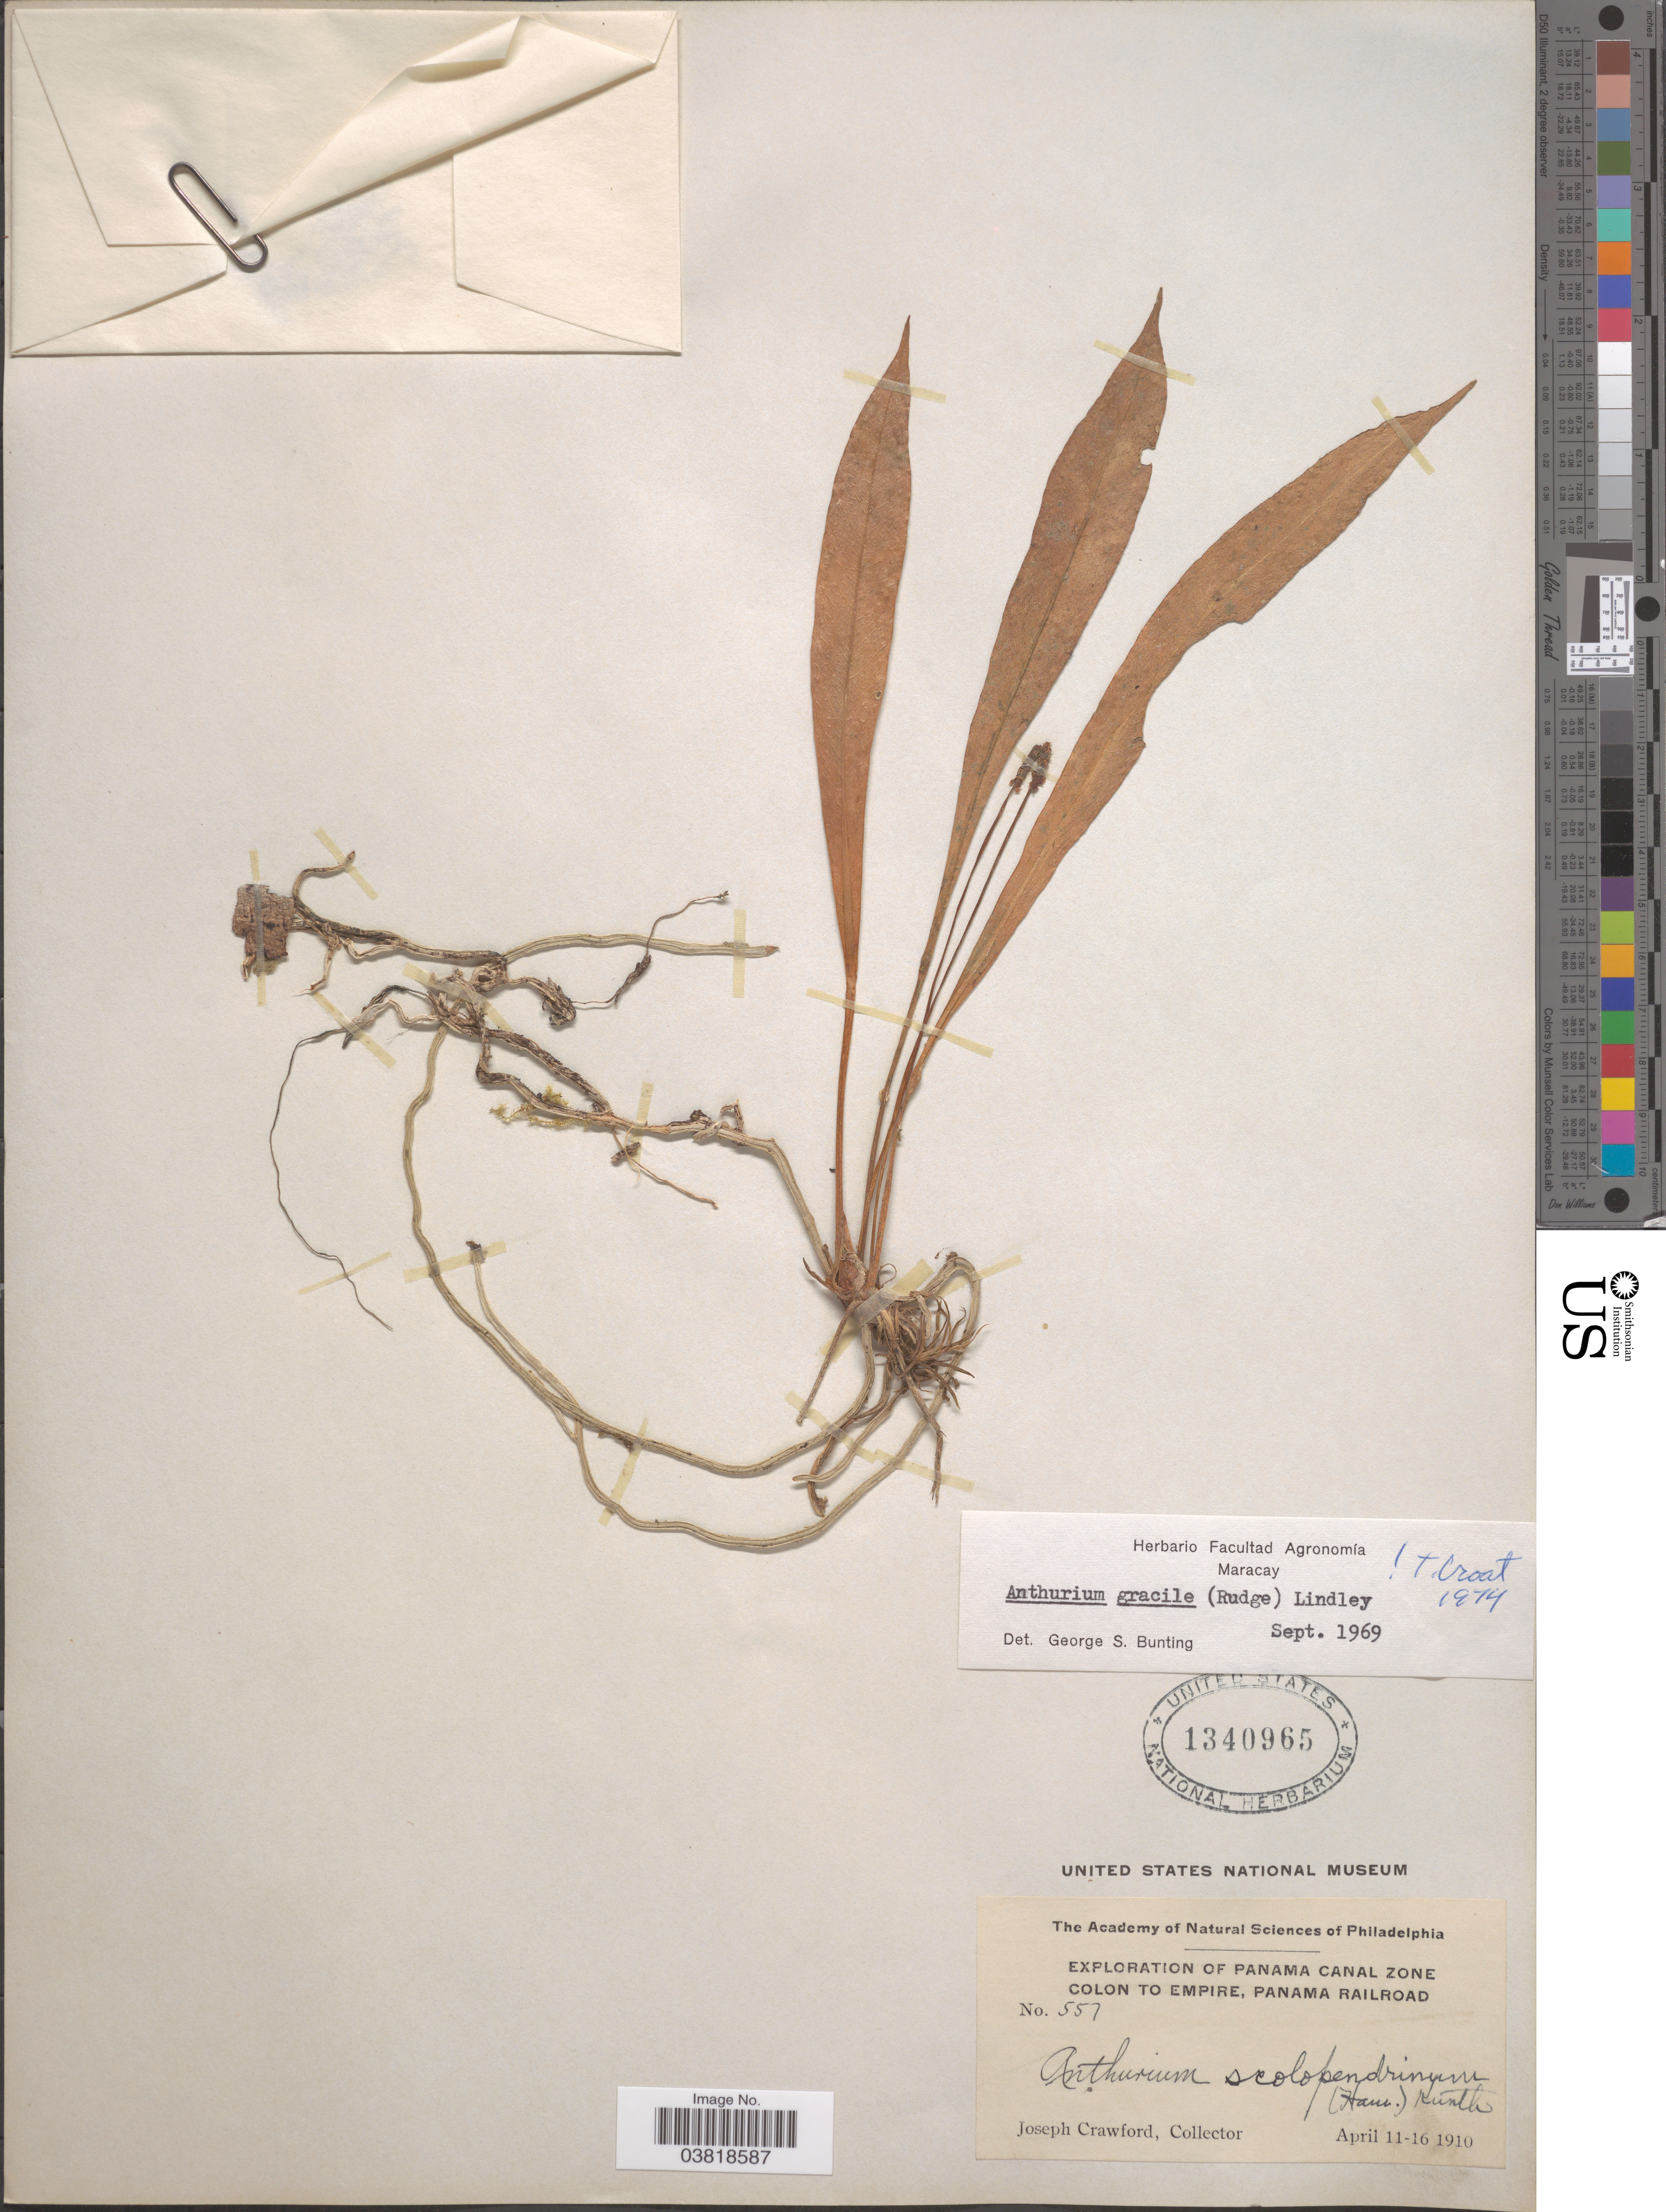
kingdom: Plantae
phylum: Tracheophyta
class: Liliopsida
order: Alismatales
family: Araceae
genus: Anthurium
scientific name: Anthurium gracile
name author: (Rudge) Schott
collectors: J. Crawford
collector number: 557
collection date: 1910-04-11/1910-04-16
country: Panama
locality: Panama Canal Zone. Colon to Empire, Panama Railroad.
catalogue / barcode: US 1340965